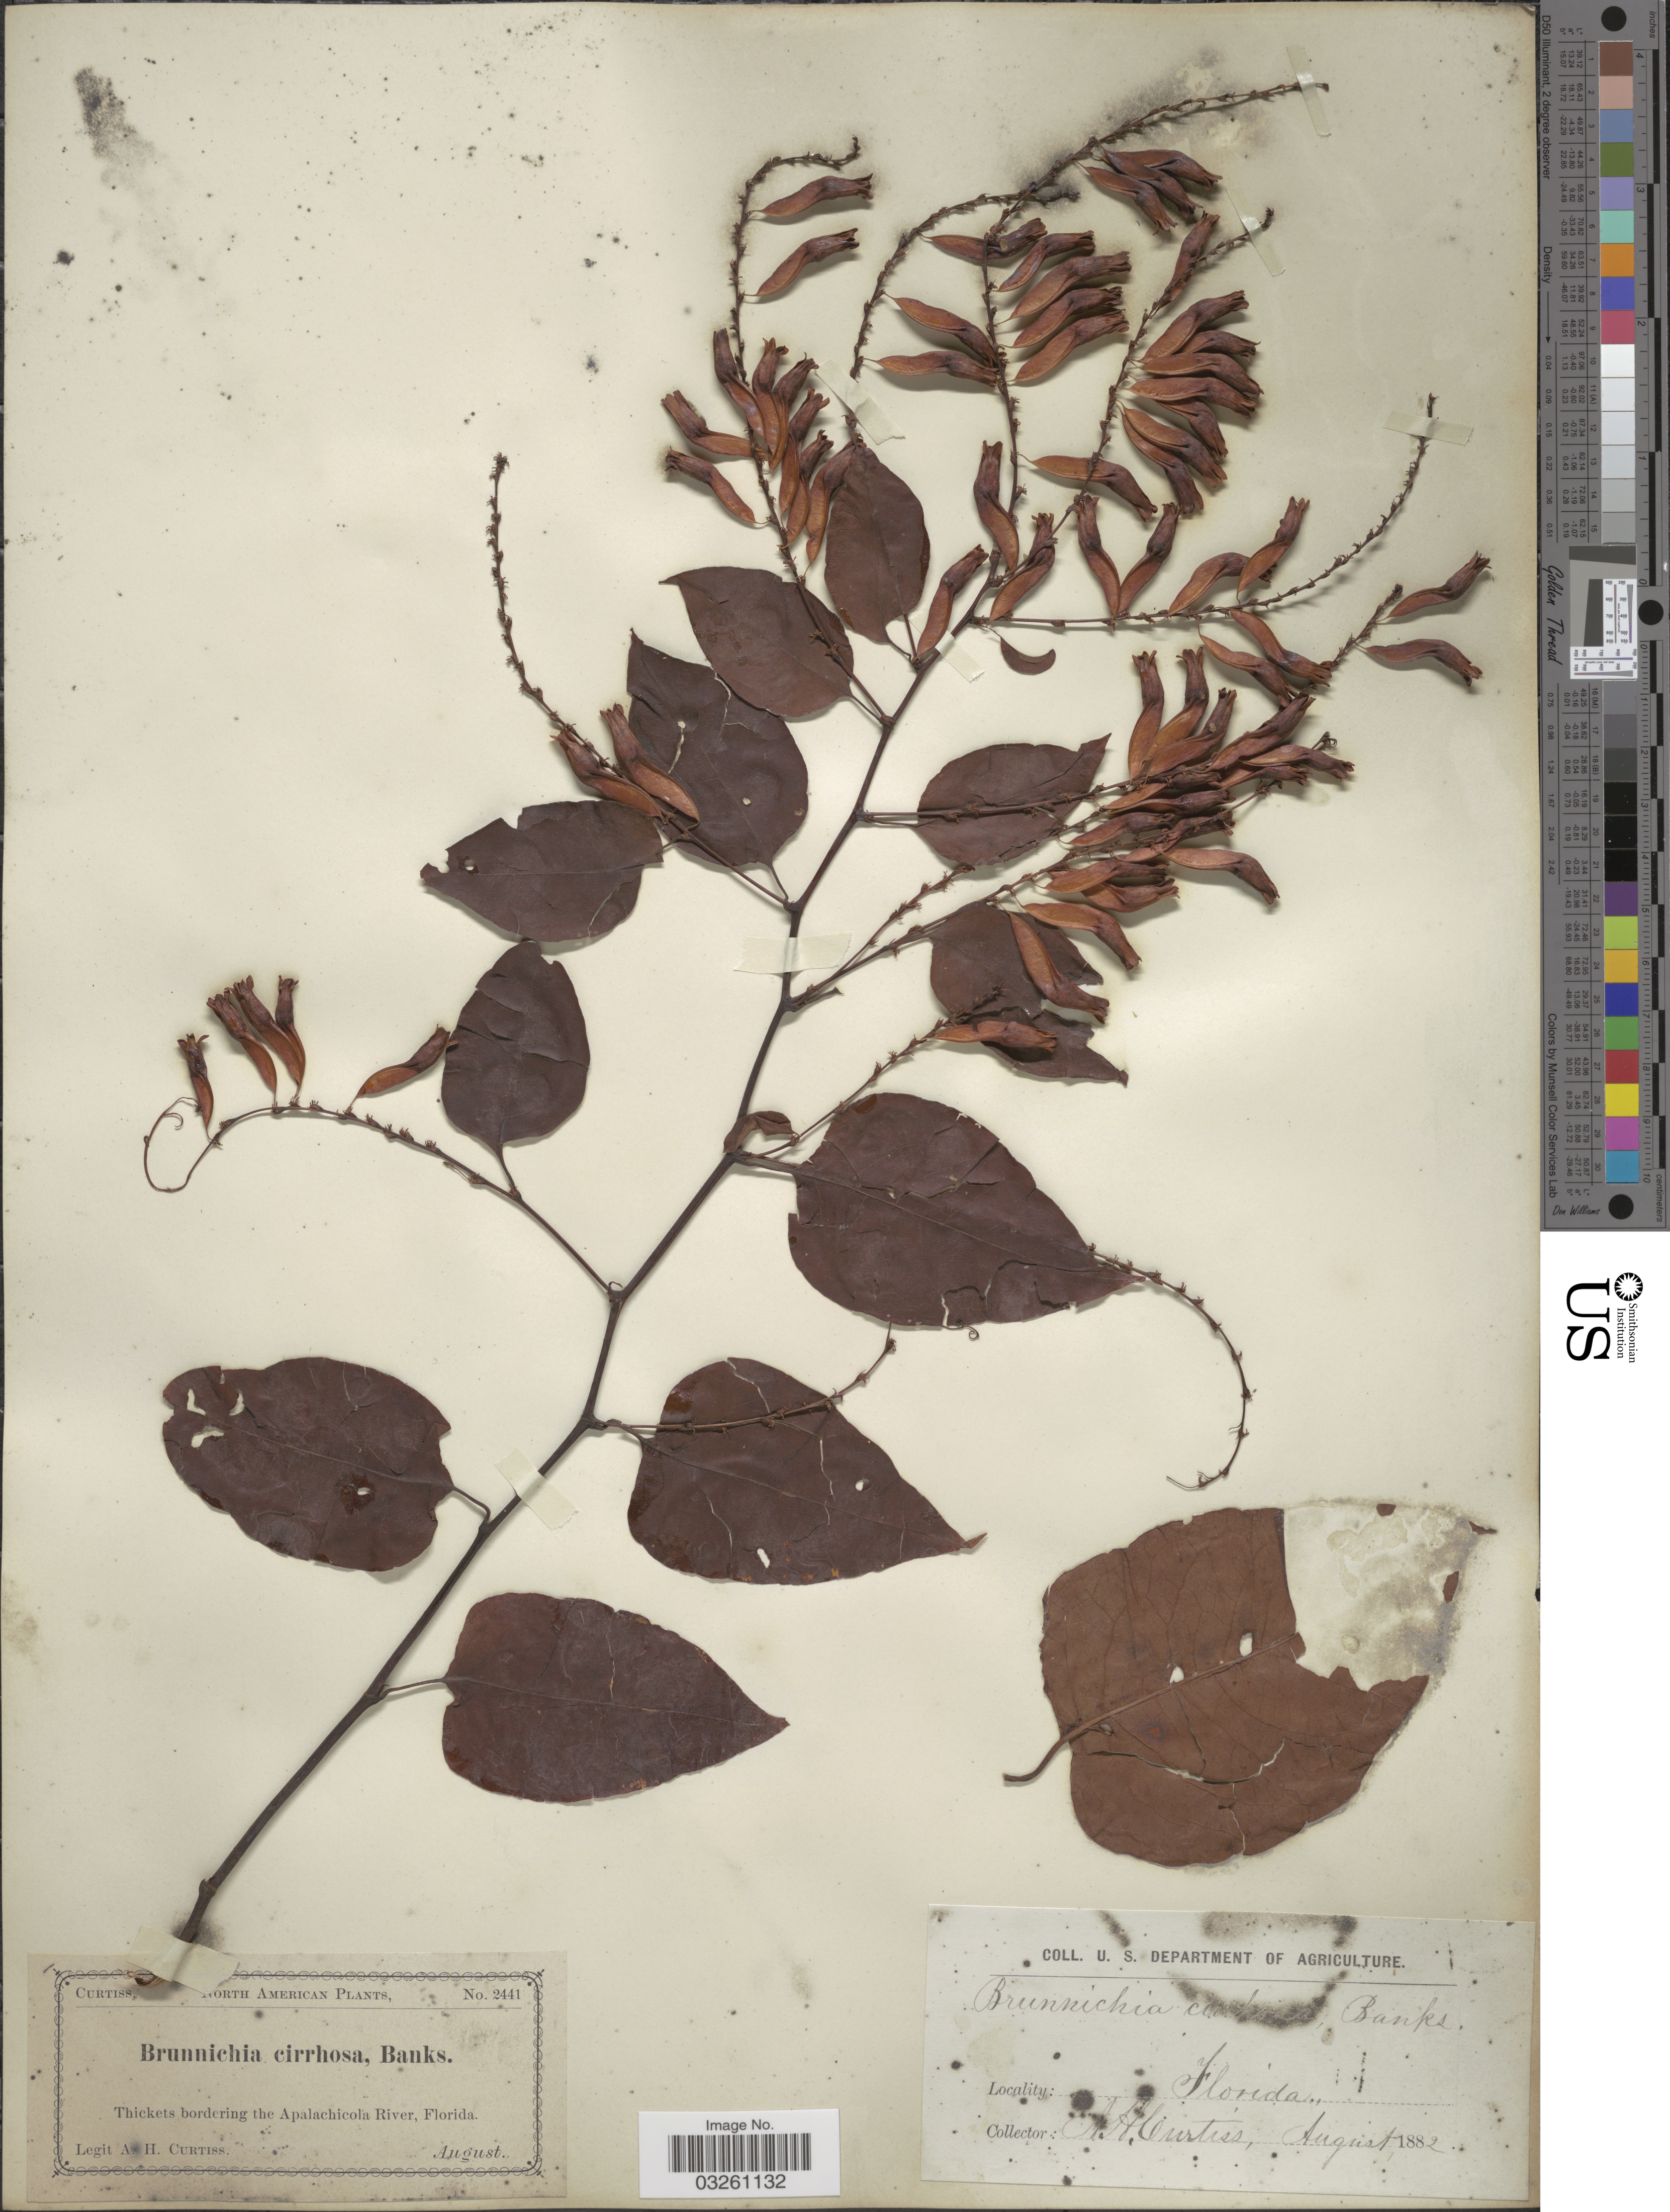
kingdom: Plantae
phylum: Tracheophyta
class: Magnoliopsida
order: Caryophyllales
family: Polygonaceae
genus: Brunnichia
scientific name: Brunnichia cirrhosa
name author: Gaertn.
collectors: A. H. Curtiss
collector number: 2441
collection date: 1882-08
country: United States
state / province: Florida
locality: Thickets bordering the Apalachicola River.